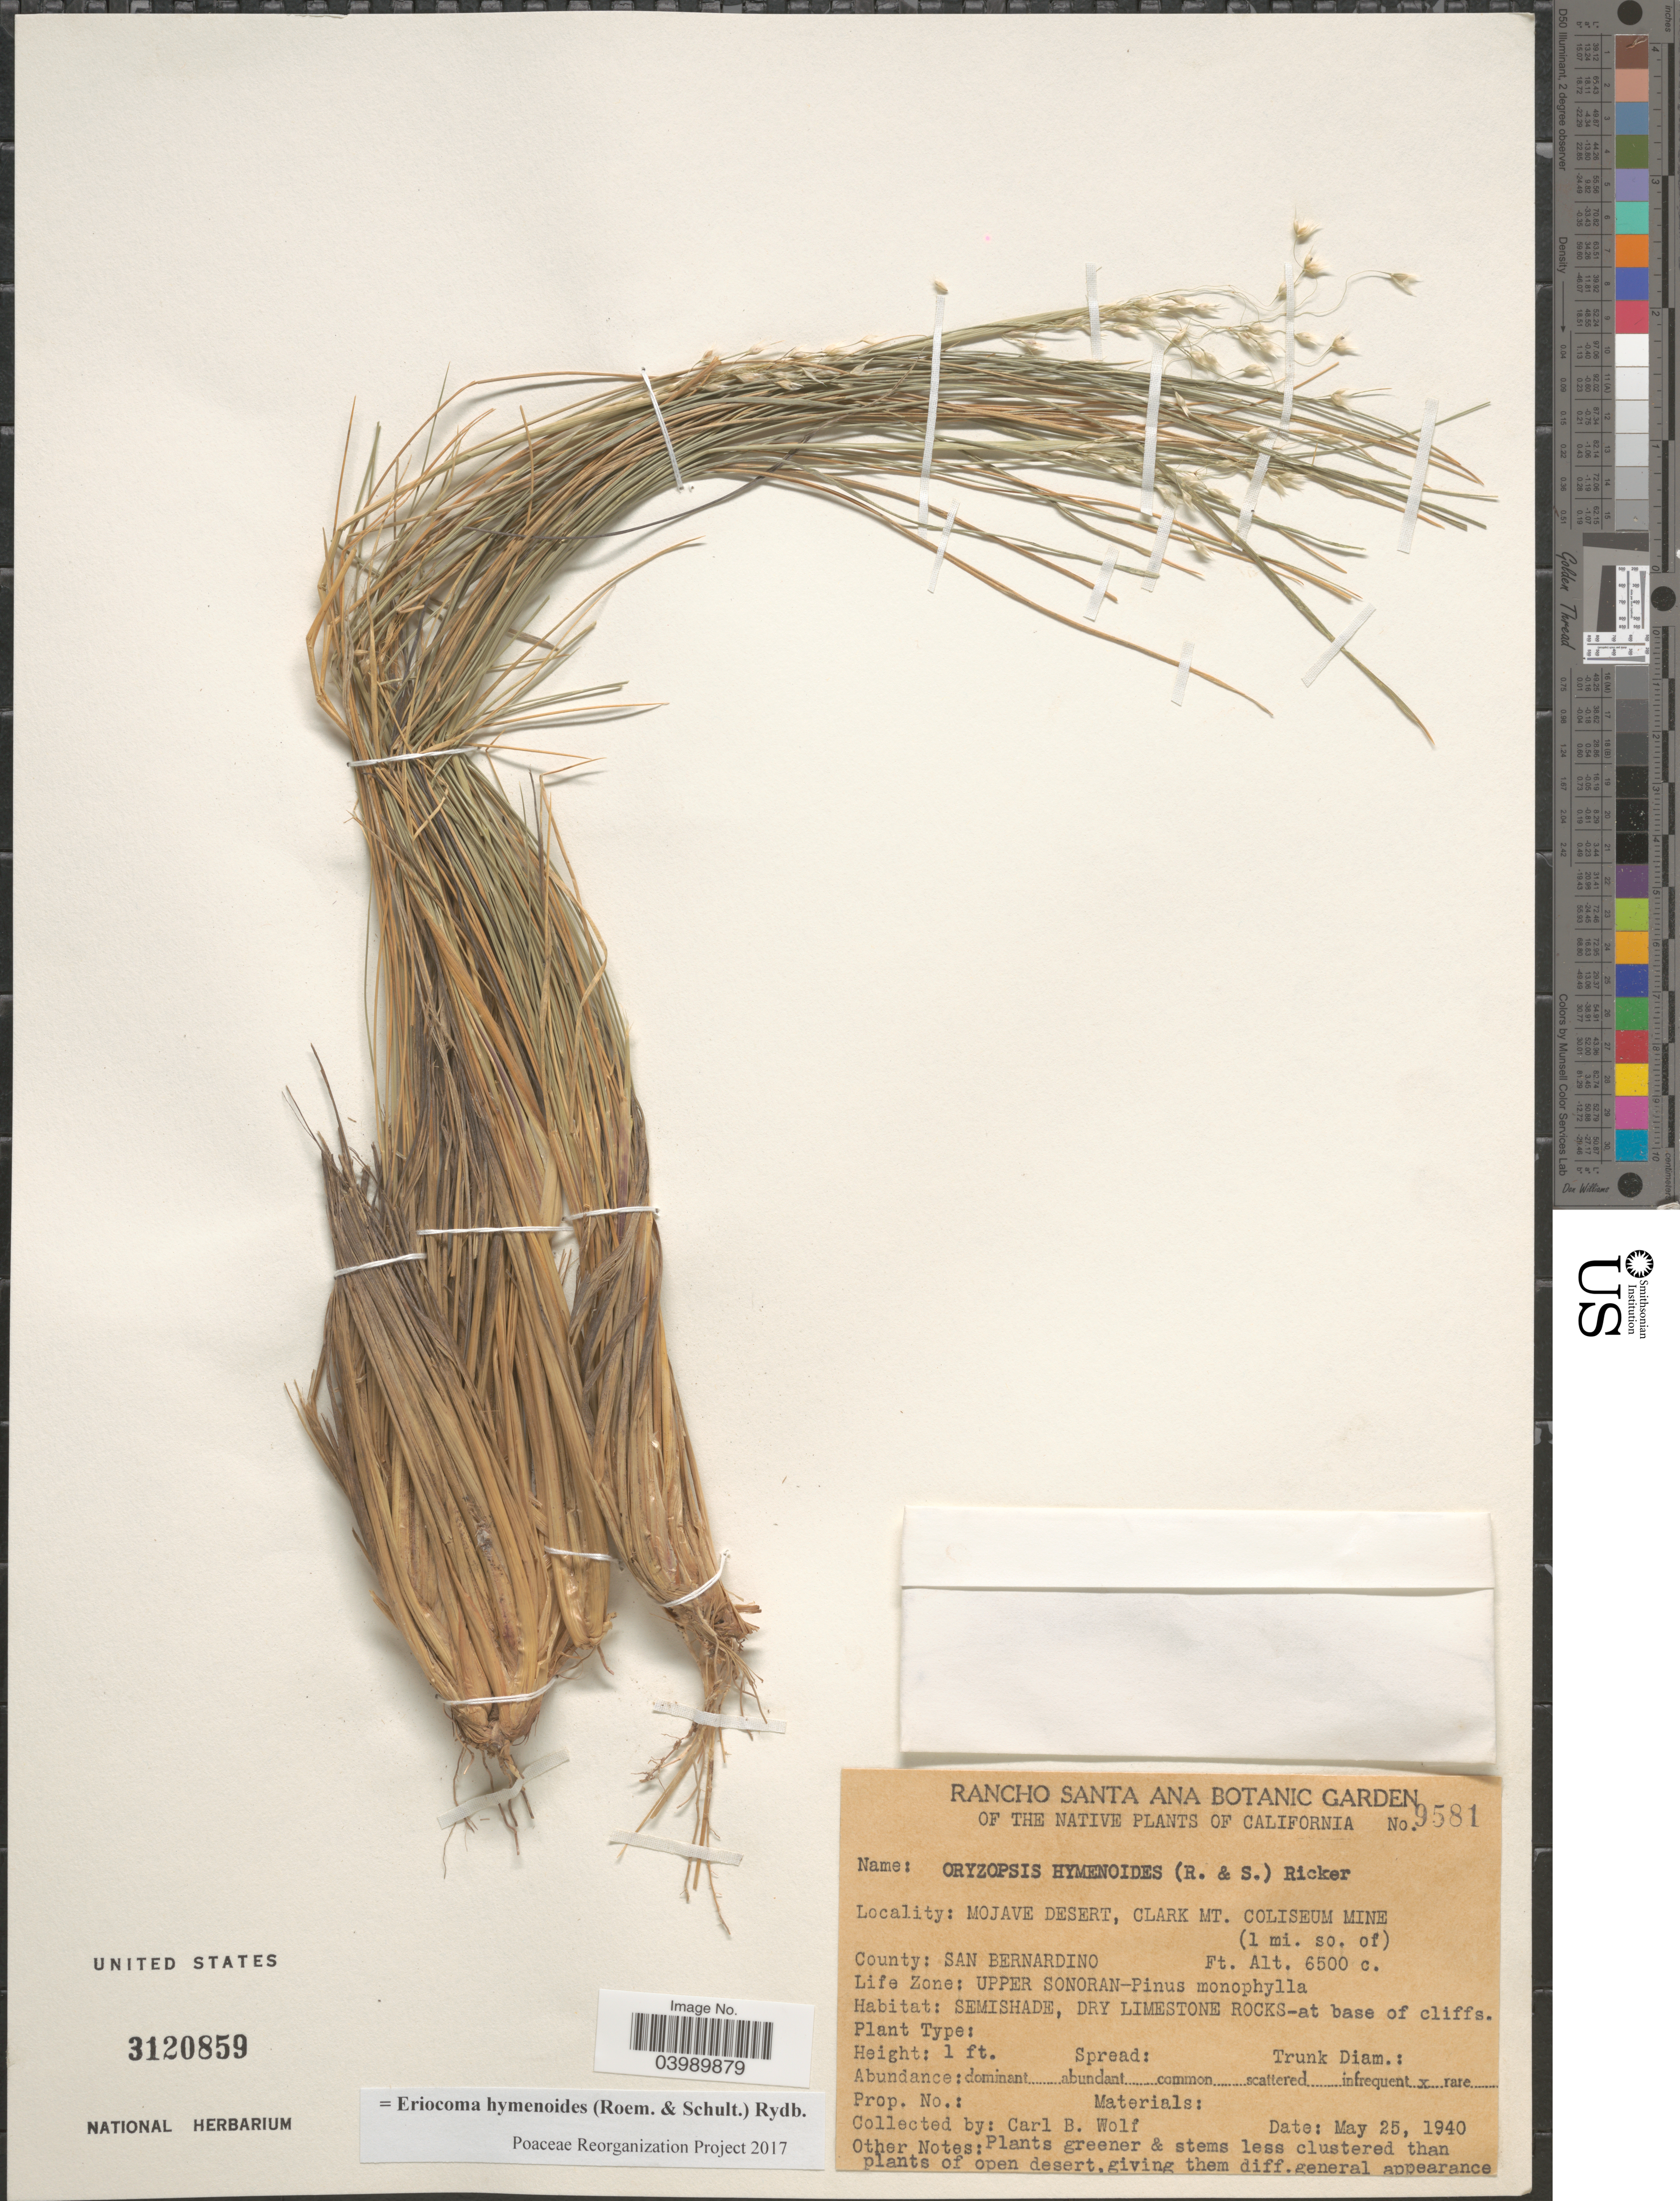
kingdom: Plantae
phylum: Tracheophyta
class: Liliopsida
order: Poales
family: Poaceae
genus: Eriocoma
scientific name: Eriocoma hymenoides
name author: (Roem. & Schult.) Rydb.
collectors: C. B. Wolf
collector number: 9581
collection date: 1940-05-25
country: United States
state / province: California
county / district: San Bernardino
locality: Mojave Desert, Clark Mt. Coliseum Mine (1 mi. so. of) County: San Bernardino. Life Zone: Upper Sonoran-Pinus monophylla.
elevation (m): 1981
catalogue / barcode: US 3120859